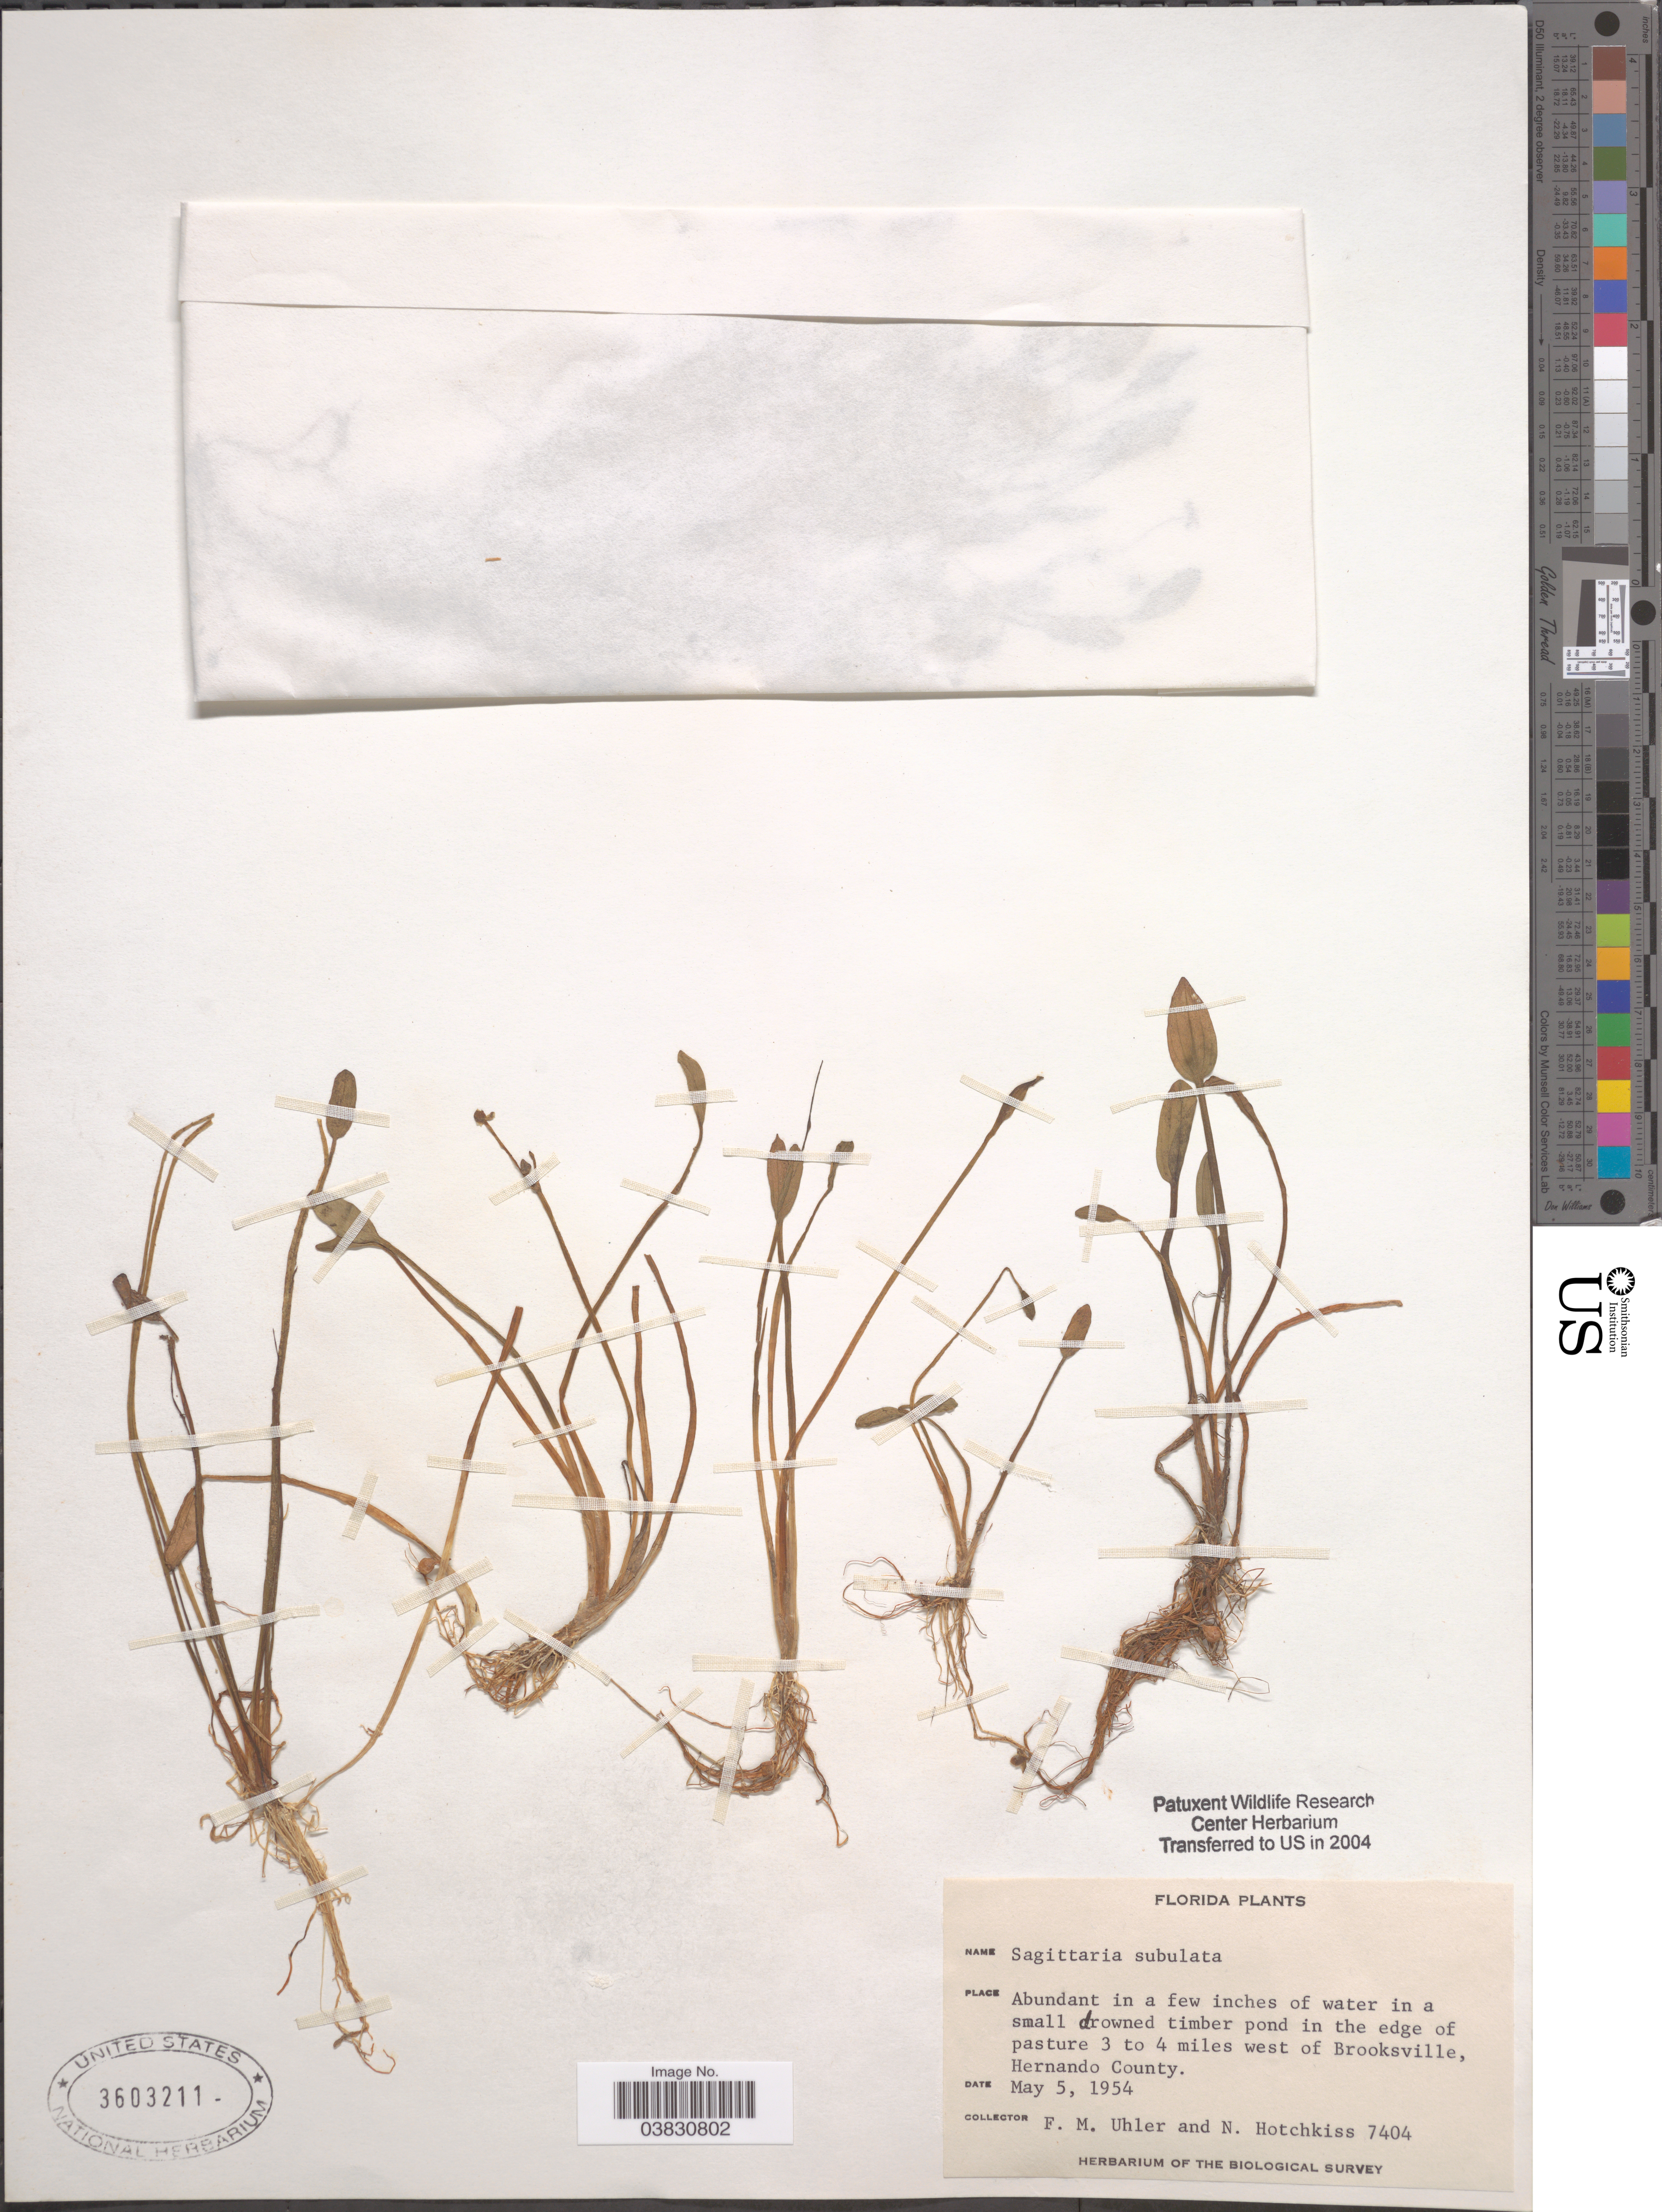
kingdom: Plantae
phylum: Tracheophyta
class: Liliopsida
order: Alismatales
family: Alismataceae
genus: Sagittaria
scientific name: Sagittaria subulata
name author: (L.) Buchenau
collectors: F. M. Uhler & N. Hotchkiss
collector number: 7404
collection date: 1954-05-05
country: United States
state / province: Florida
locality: In the edge of pasture 3 to 4 miles west of Brooksville, Hernando County.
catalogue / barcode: US 3603211